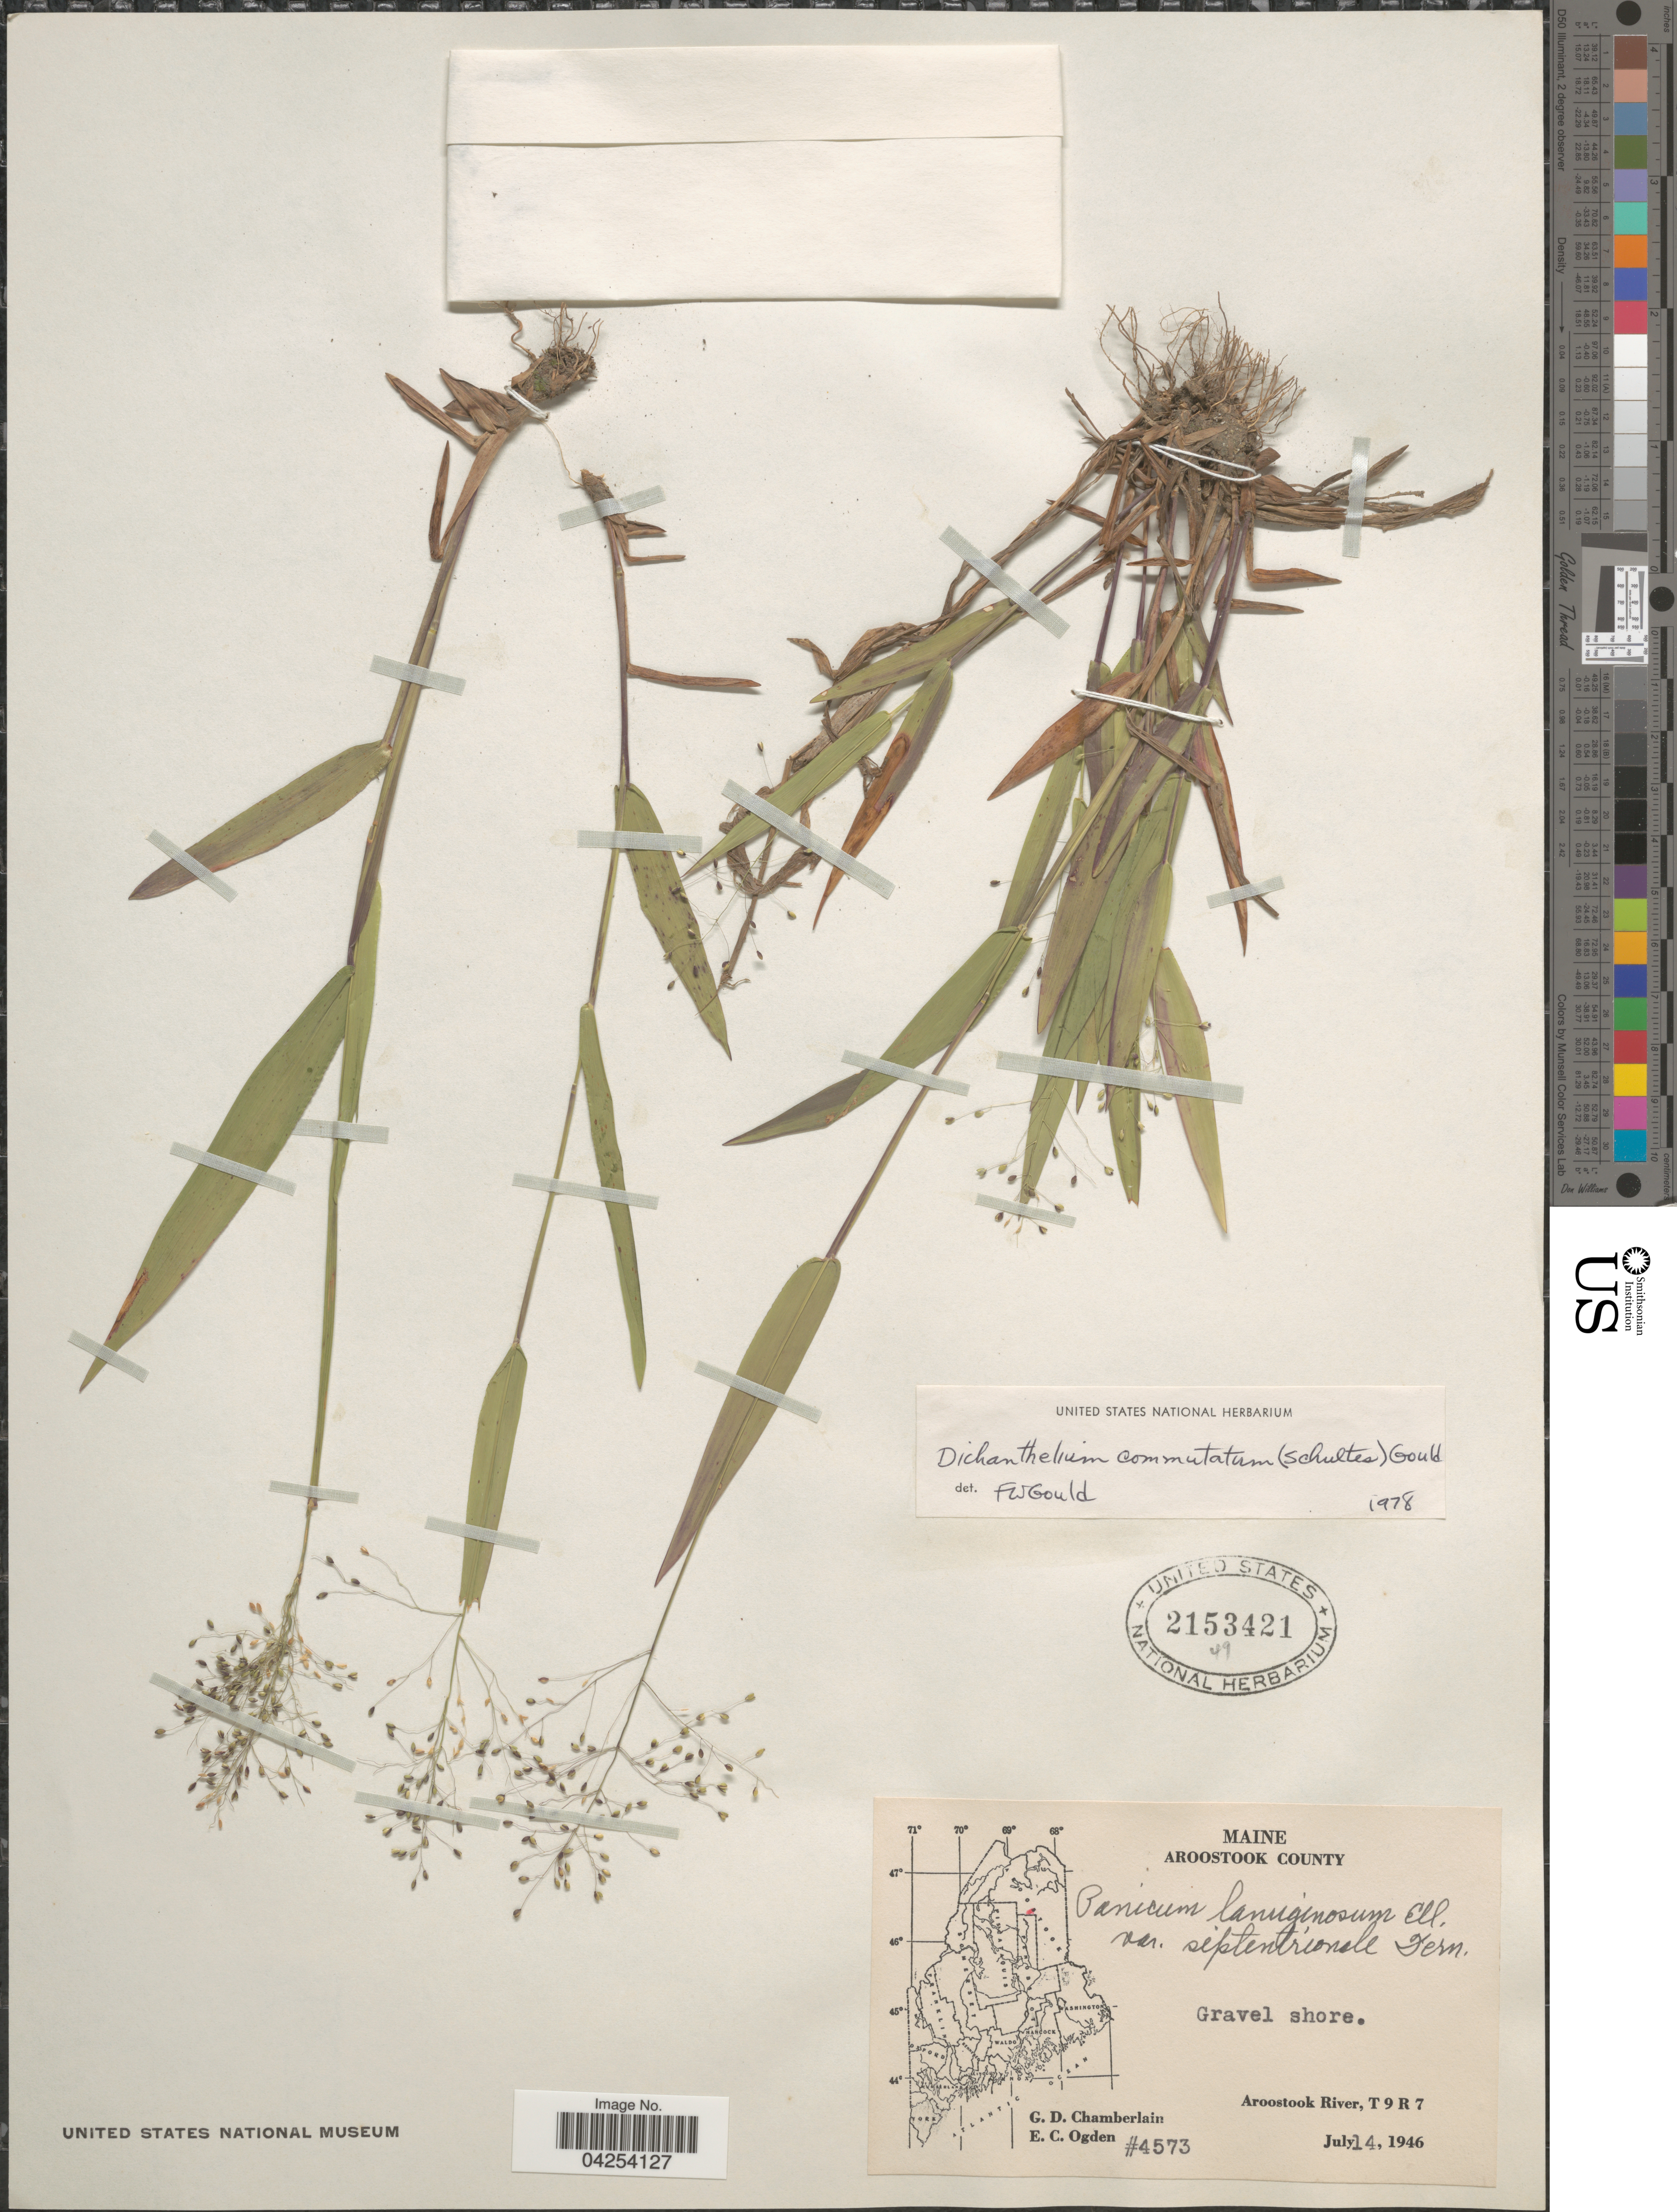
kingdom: Plantae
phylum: Tracheophyta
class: Liliopsida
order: Poales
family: Poaceae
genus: Dichanthelium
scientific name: Dichanthelium commutatum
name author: (Schult.) Gould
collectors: G. D. Chamberlain & E. Ogden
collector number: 4573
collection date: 1946-07-14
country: United States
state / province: Maine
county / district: Aroostook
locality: Gravel shore. Aroostook River, T 9 R 7.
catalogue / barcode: US 2153421